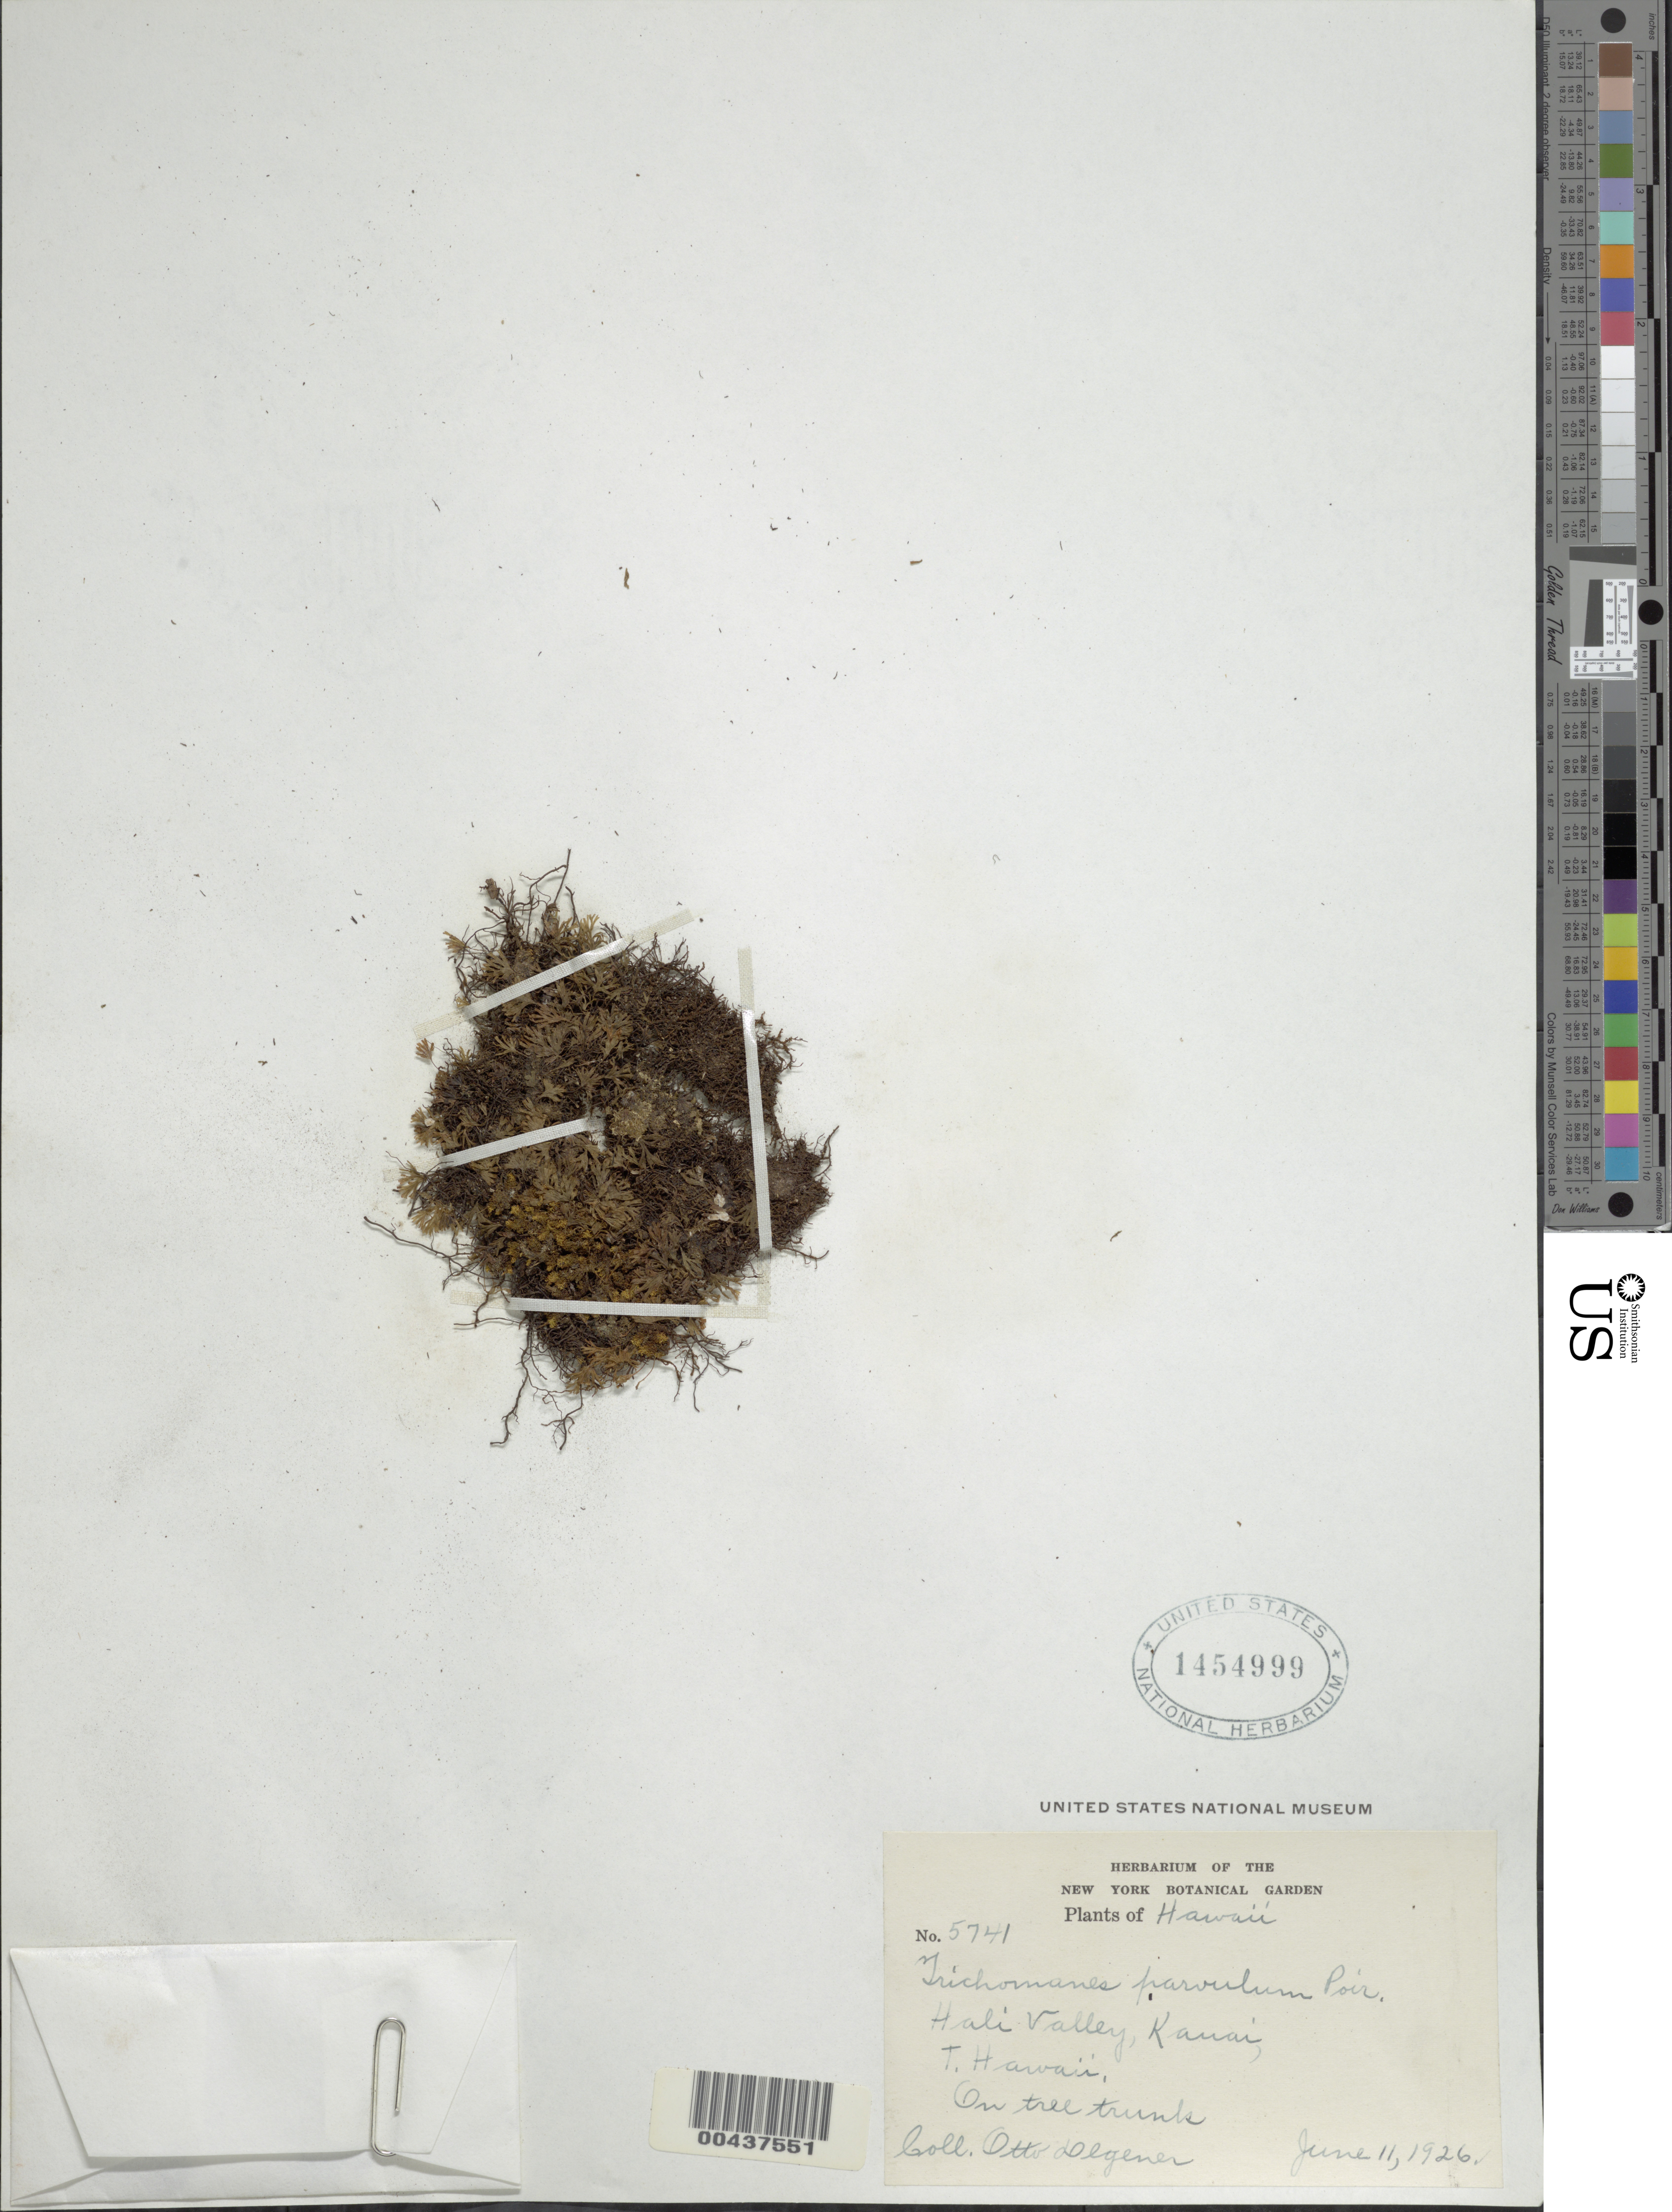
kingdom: Plantae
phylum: Tracheophyta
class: Polypodiopsida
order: Hymenophyllales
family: Hymenophyllaceae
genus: Crepidomanes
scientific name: Crepidomanes minutum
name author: (Blume) K. Iwats.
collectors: O. Degener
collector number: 5741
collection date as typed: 11 Jun 1926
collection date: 1926-06-11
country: United States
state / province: Hawaii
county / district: Kauai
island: Kaua'i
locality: Hali Valley, Kauai, T. Hawaii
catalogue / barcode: US 1454999